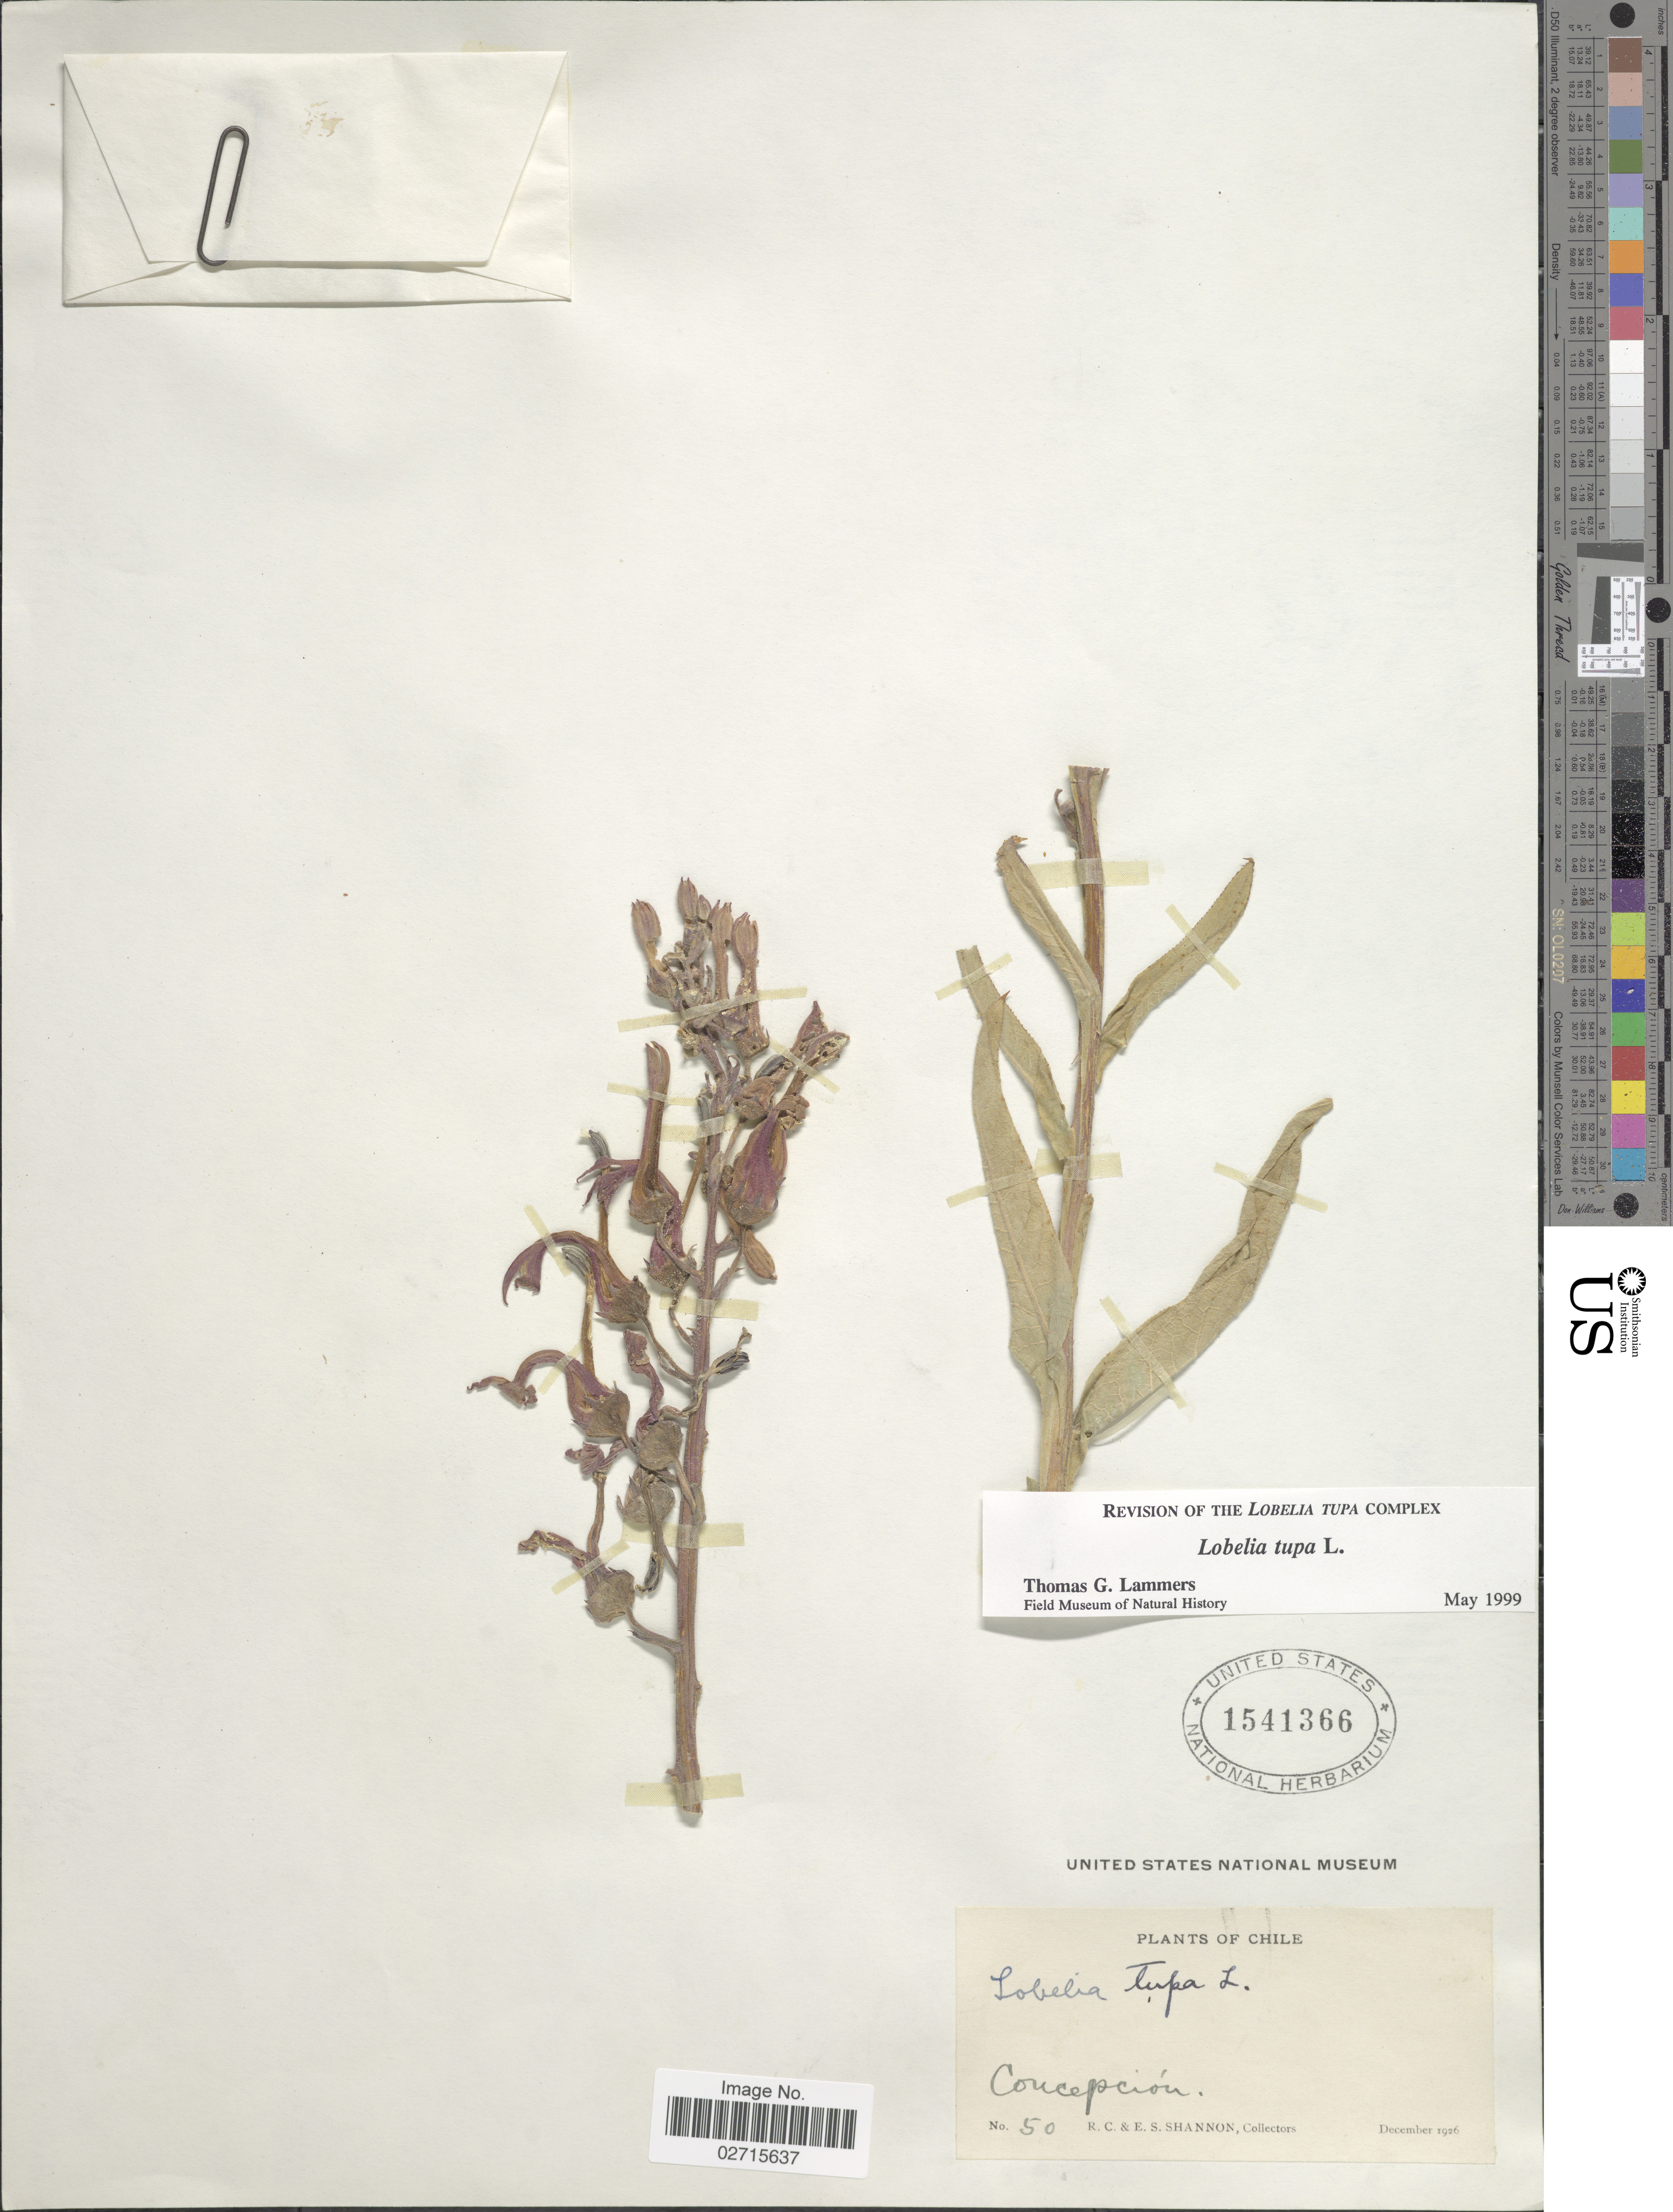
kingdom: Plantae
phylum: Tracheophyta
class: Magnoliopsida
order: Asterales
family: Campanulaceae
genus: Lobelia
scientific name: Lobelia tupa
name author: L.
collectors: R. Shannon & E. Shannon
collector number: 50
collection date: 1926-12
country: Chile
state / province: Bio-Bío (VIII)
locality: Concepción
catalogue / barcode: US 1541366